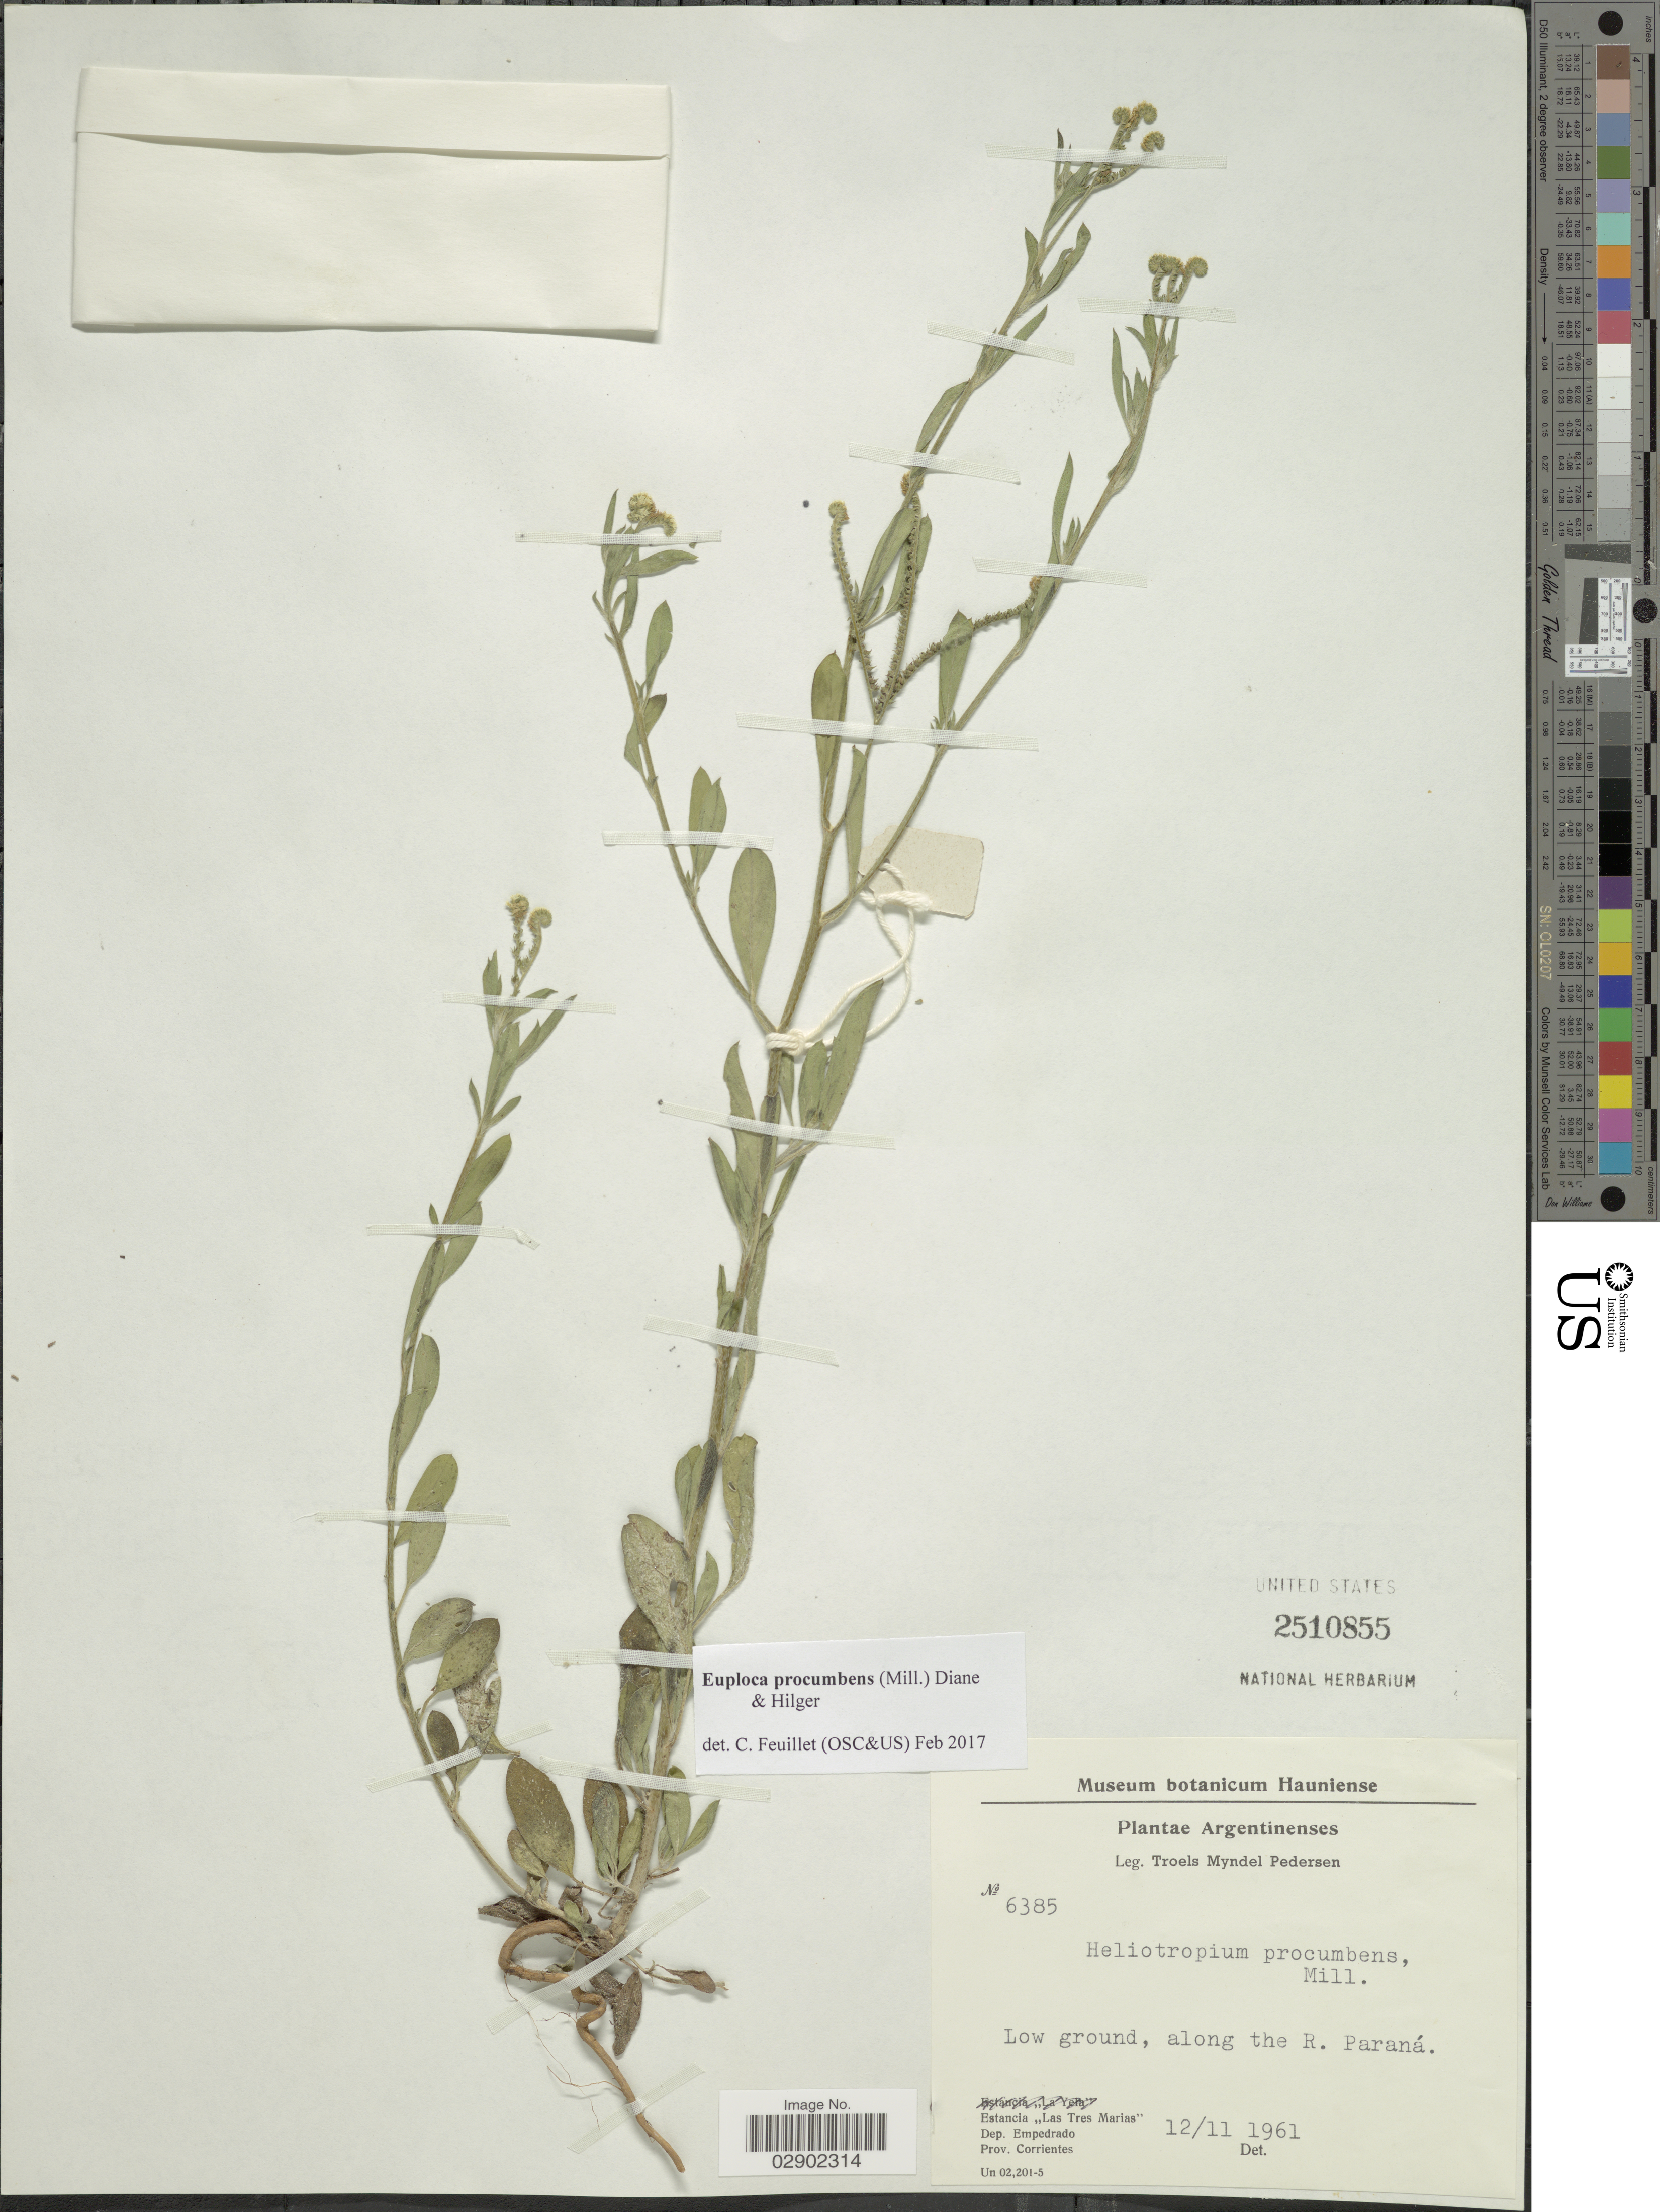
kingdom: Plantae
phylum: Tracheophyta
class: Magnoliopsida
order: Boraginales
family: Heliotropiaceae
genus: Euploca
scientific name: Euploca procumbens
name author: (Mill.) Diane & Hilger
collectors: T. Pederson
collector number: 6385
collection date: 1961-11-12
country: Argentina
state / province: Corrientes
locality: Low ground, along the R. Paraná. Estancia "Las Tres Marias". Dep. Empedrado. Prov. Corrientes.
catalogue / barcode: US 2510855